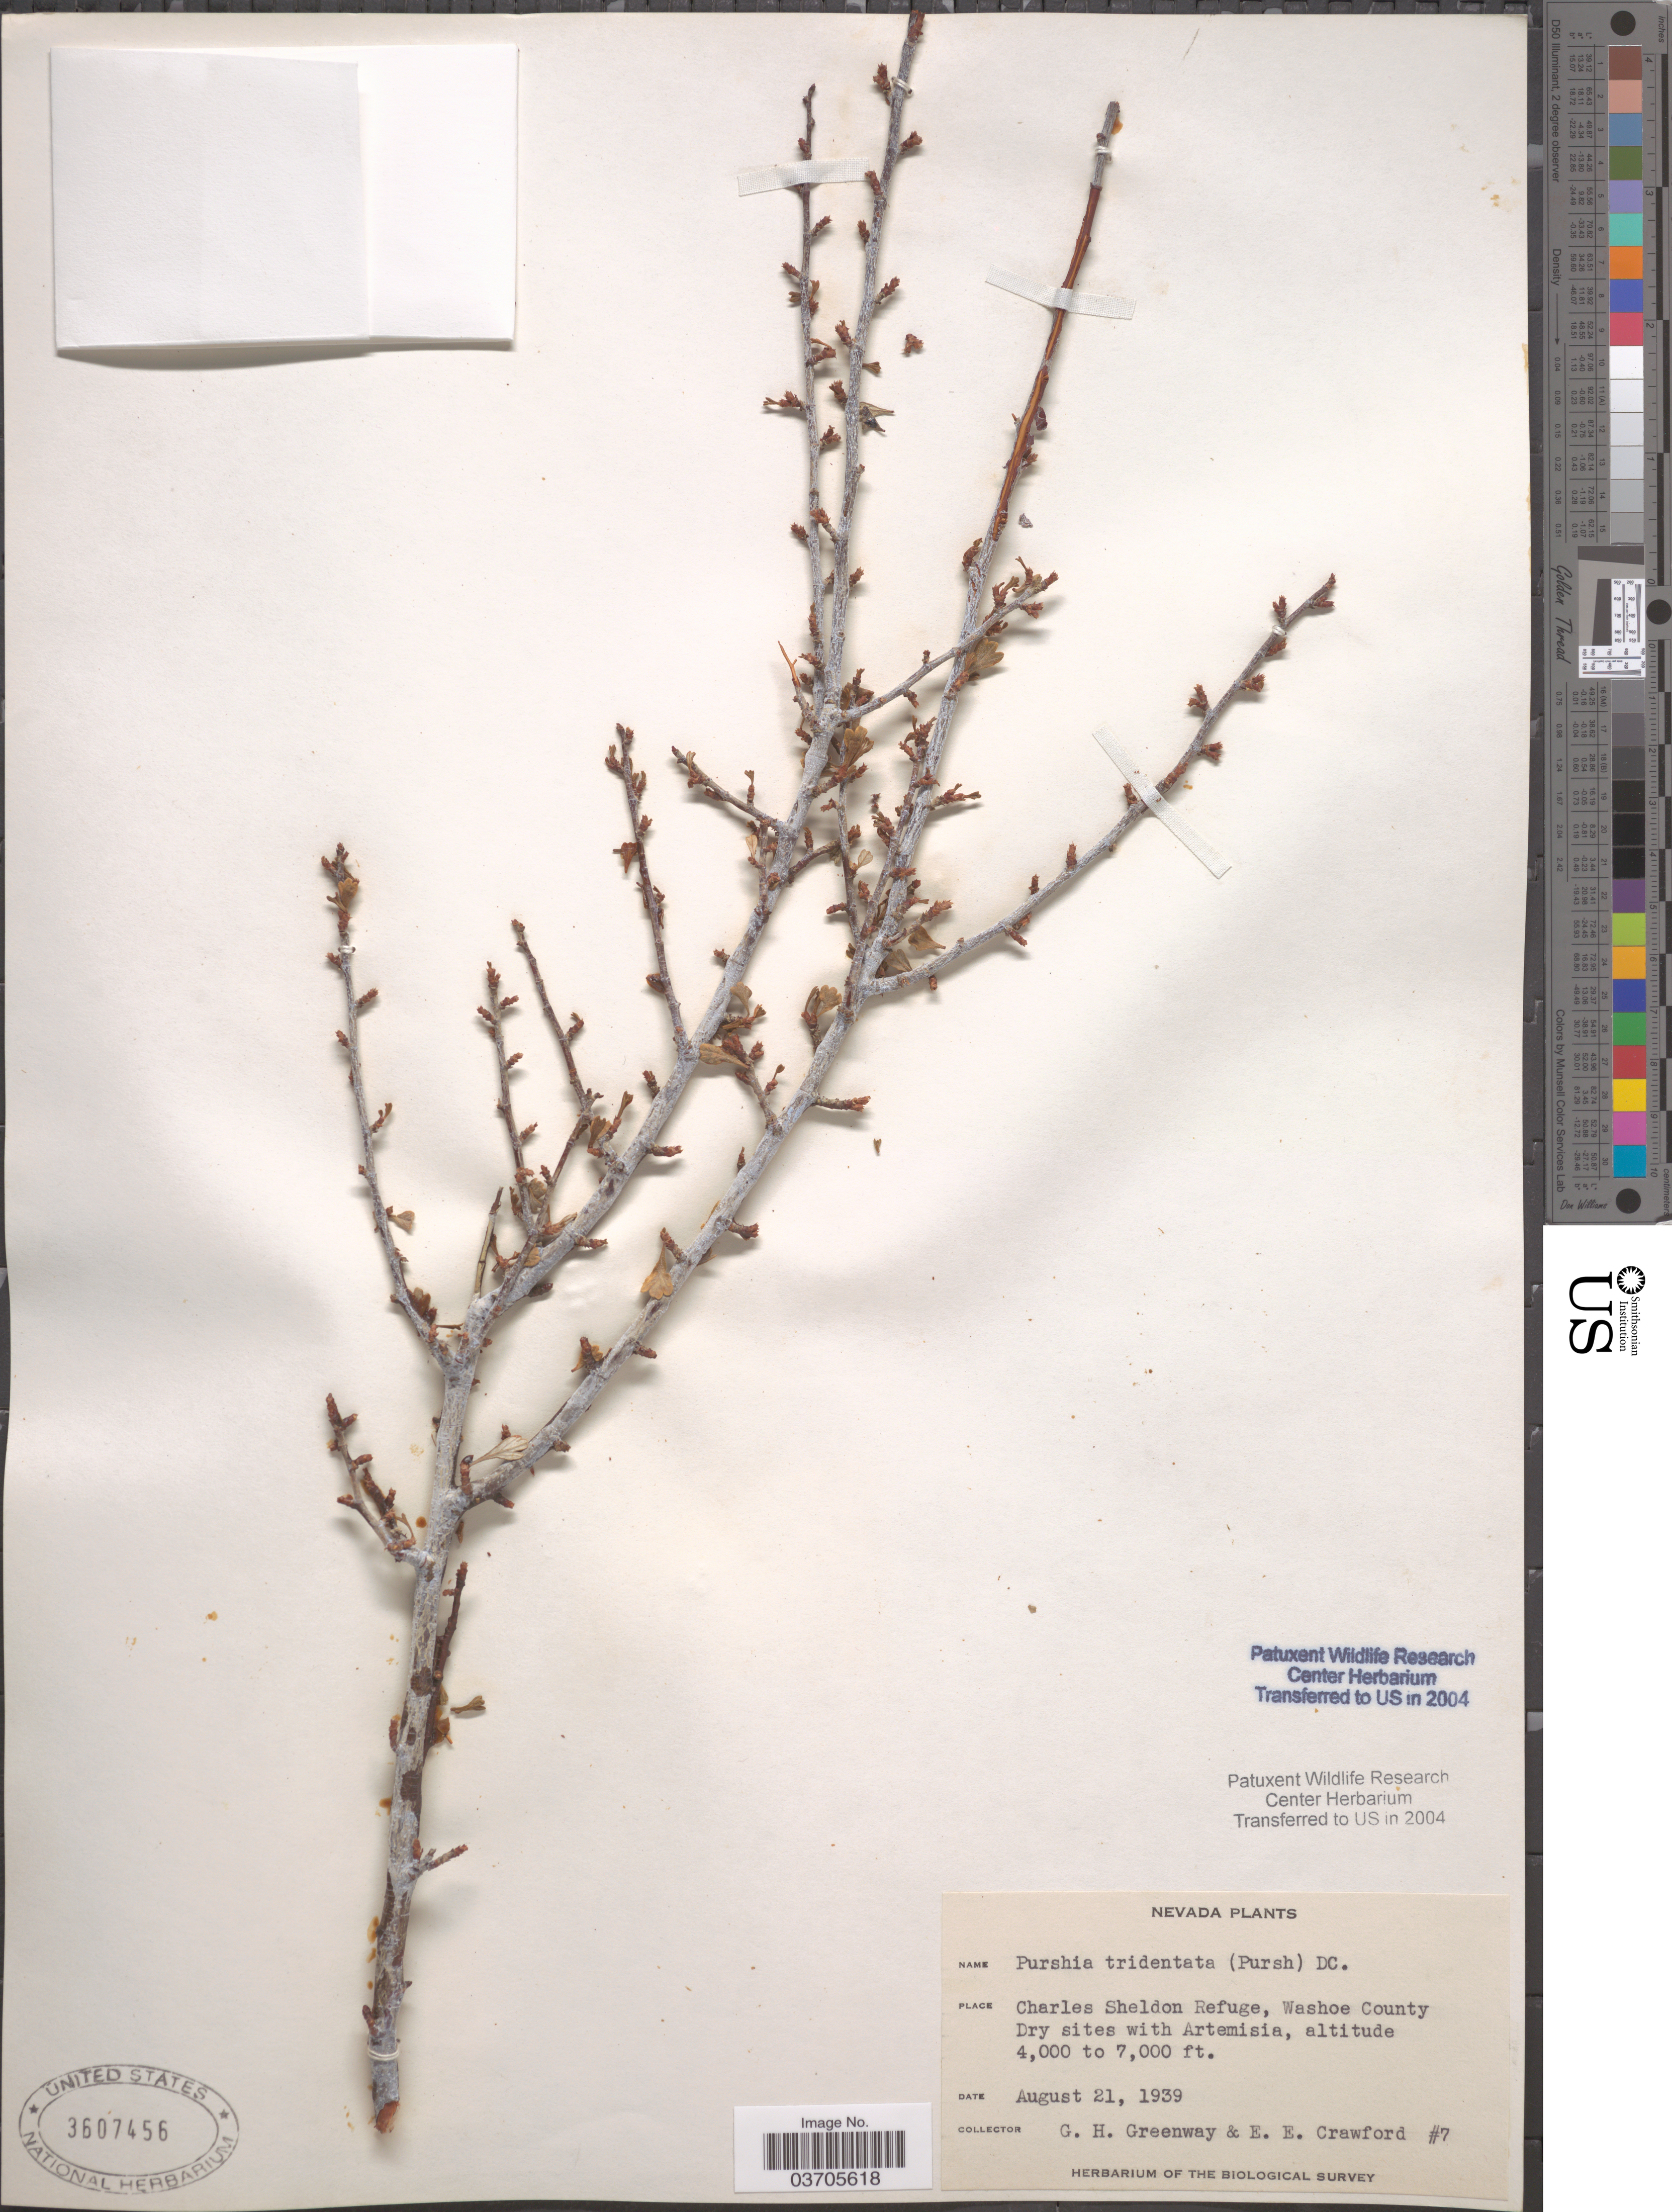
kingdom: Plantae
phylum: Tracheophyta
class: Magnoliopsida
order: Rosales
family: Rosaceae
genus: Purshia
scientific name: Purshia tridentata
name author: (Pursh) DC.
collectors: G. Greenway & E. Crawford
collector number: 7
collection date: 1939-08-21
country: United States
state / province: Nevada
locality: Charles Sheldon Refuge, Washoe County.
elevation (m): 1219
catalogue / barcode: US 3607456